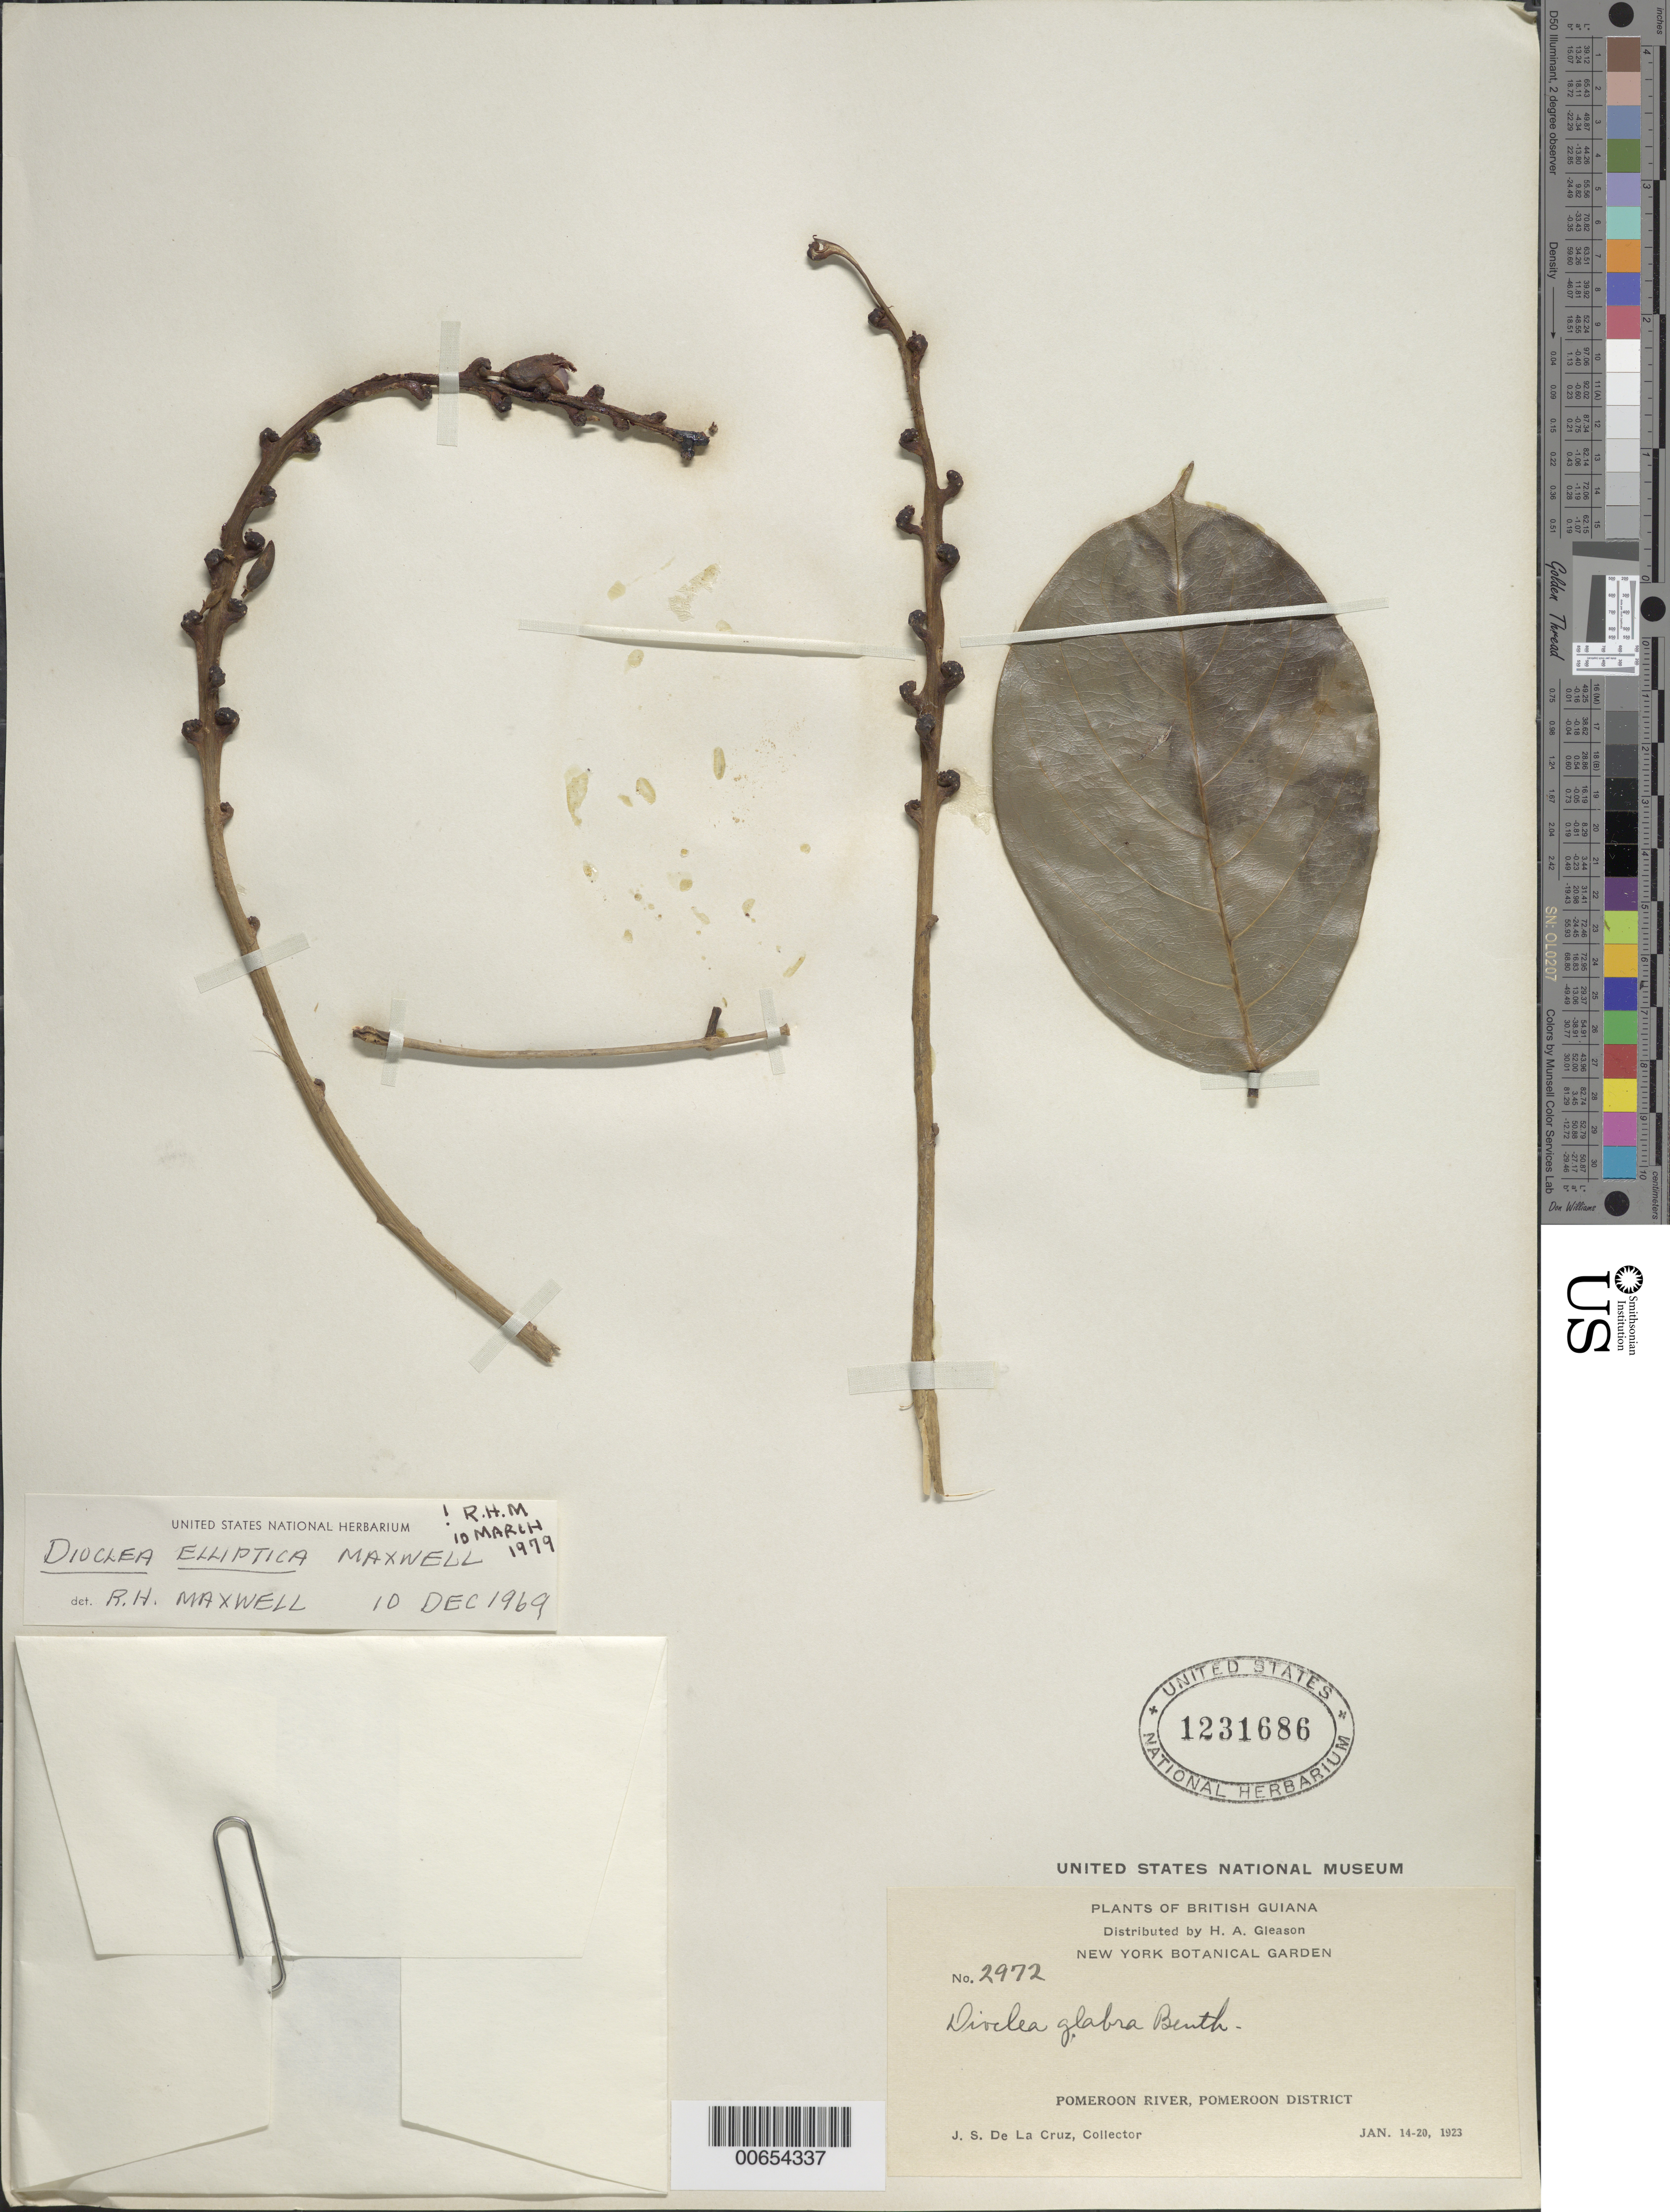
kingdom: Plantae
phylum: Tracheophyta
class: Magnoliopsida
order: Fabales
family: Fabaceae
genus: Macropsychanthus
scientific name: Macropsychanthus scaber var. scaber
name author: (Rich.) L.P. Queiroz & Snak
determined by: Strong, Mark T., (BOT), Smithsonian Institution - National Museum of Natural History (UNITED STATES)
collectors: J. S. de la Cruz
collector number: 2972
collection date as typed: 14-Jan-23 to 20-Jan-23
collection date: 1923-01-14/1923-01-20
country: Guyana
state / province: Pomeroon-Supenaam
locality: Pomeroon R.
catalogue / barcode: US 1231686